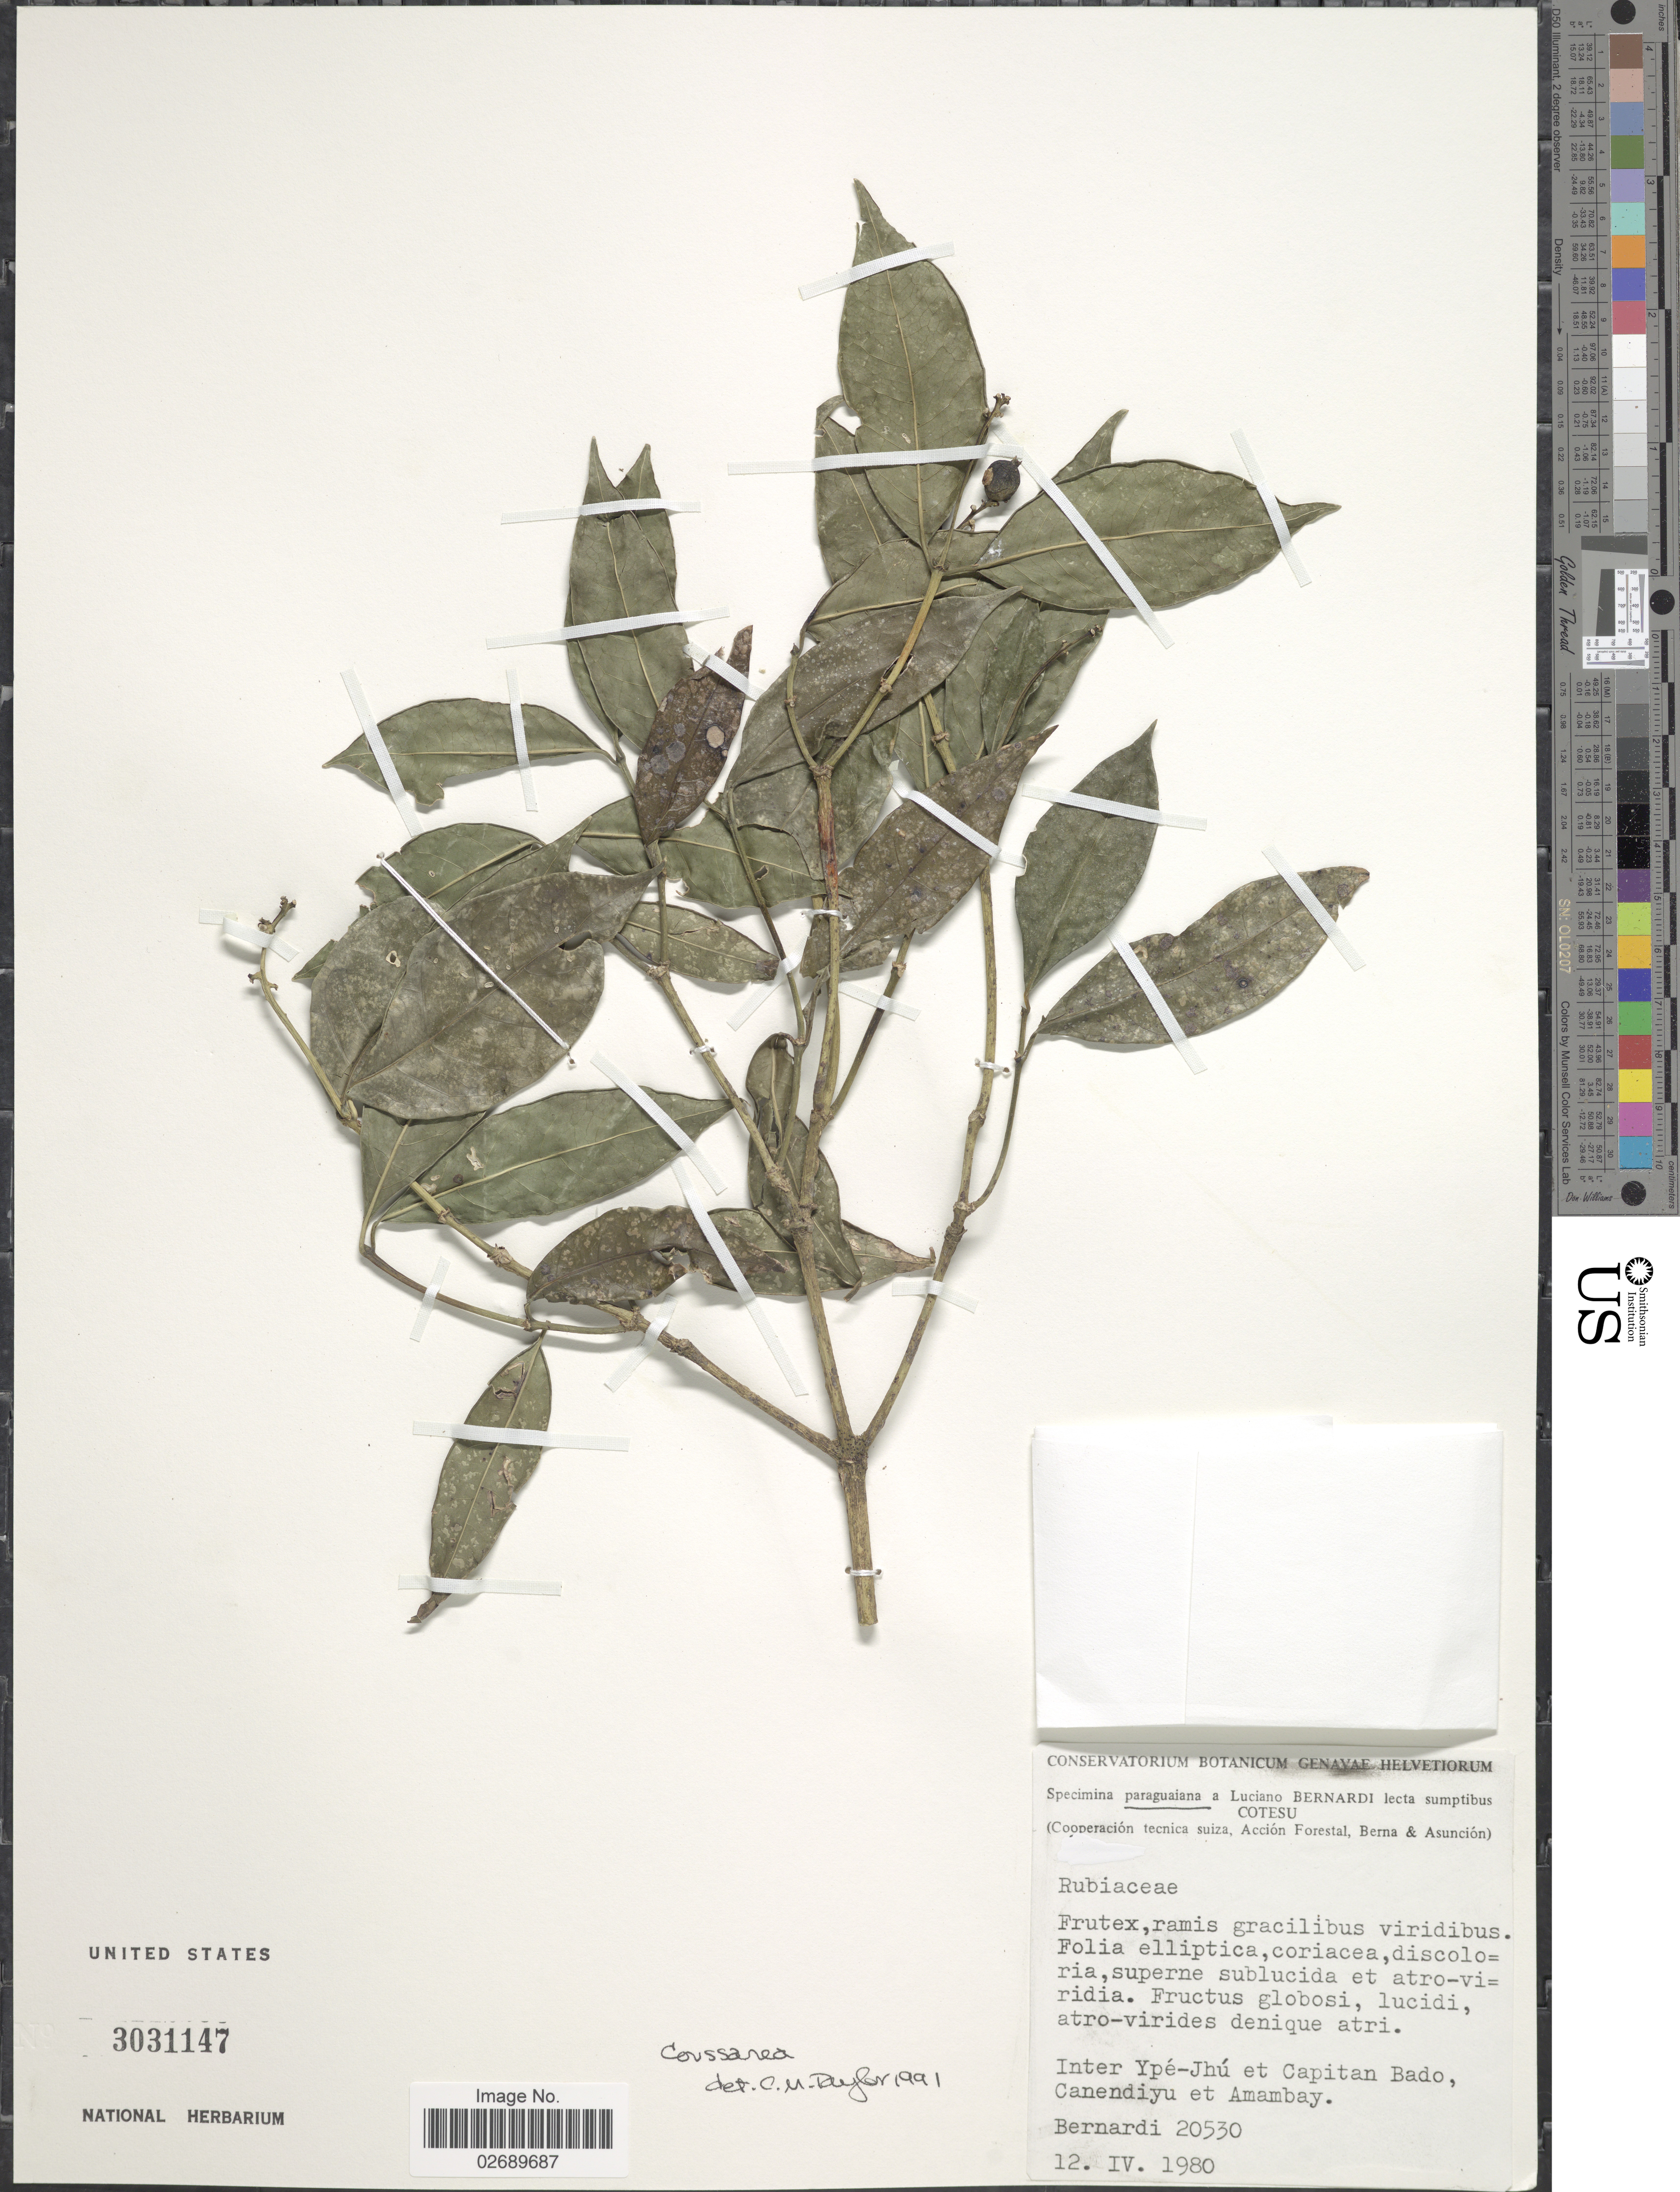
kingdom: Plantae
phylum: Tracheophyta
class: Magnoliopsida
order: Gentianales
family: Rubiaceae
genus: Coussarea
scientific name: Coussarea sp.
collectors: L. Bernardi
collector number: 20530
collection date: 1980-04-12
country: Paraguay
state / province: Amambay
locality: Inter Ype-Jhu et Capitan Bado, Canendiyu et Amambay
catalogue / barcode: US 3031147